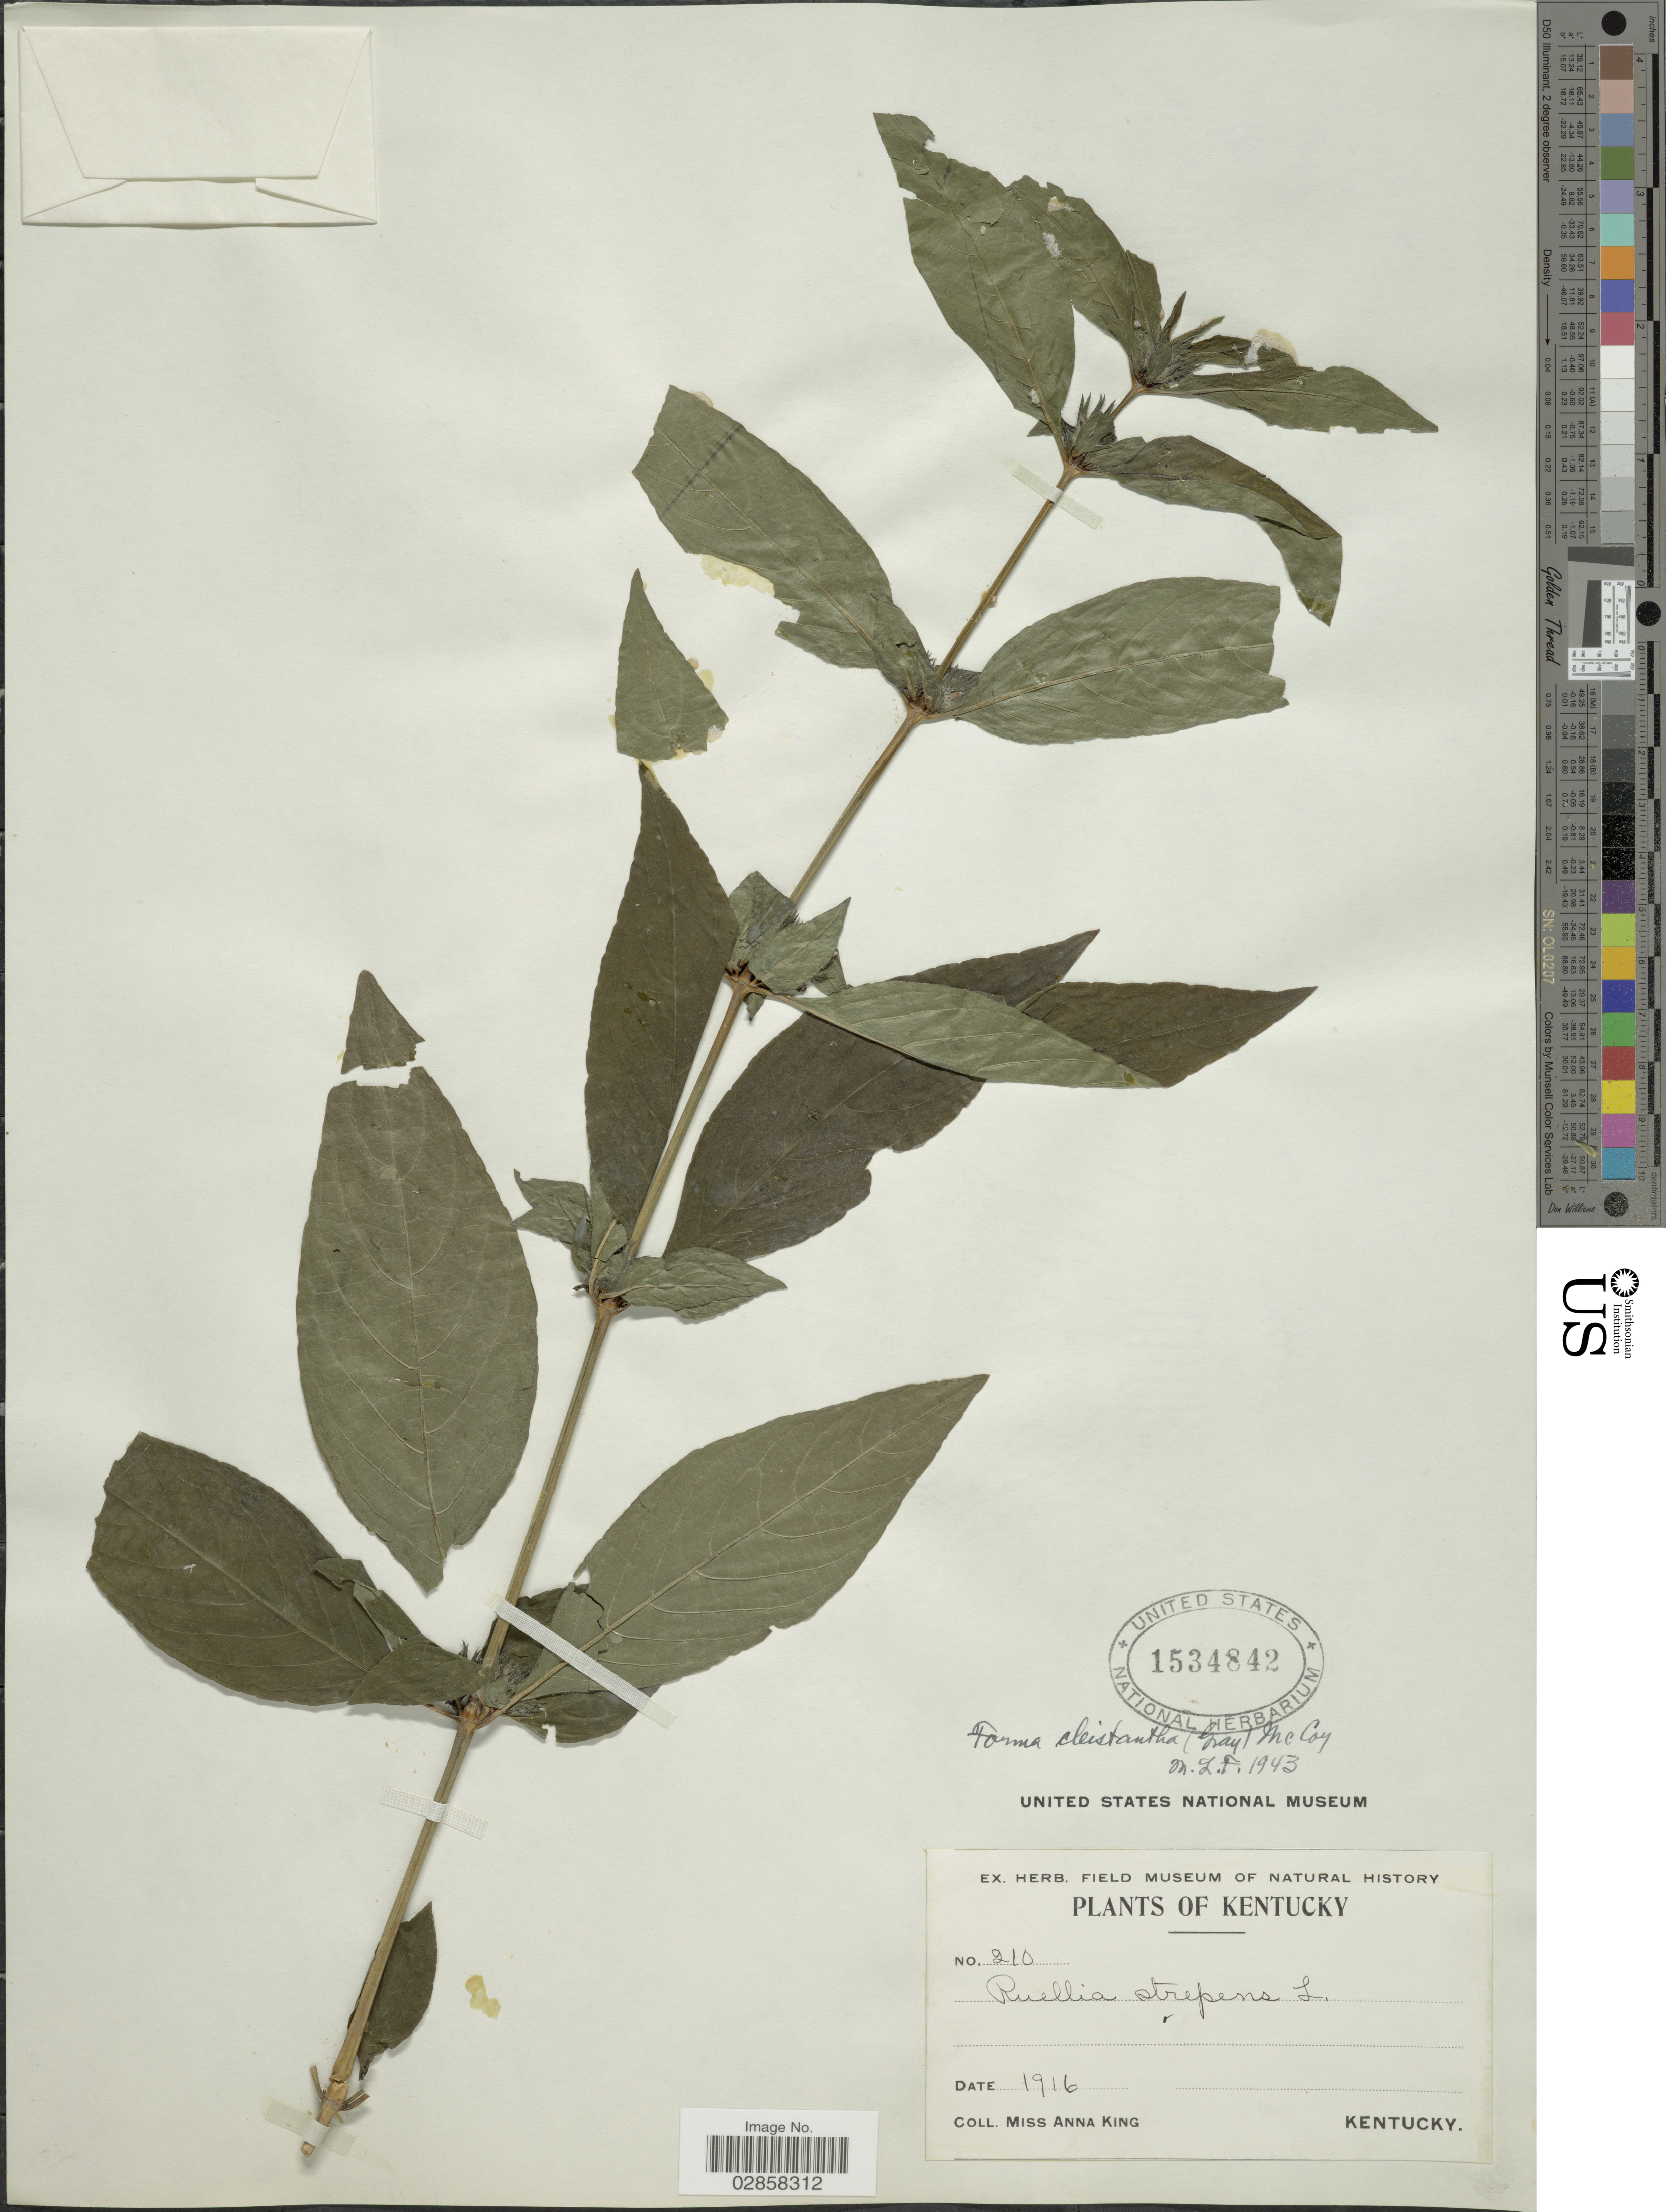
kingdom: Plantae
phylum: Tracheophyta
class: Magnoliopsida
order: Lamiales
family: Acanthaceae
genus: Ruellia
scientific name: Ruellia strepens f. cleistantha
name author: (A. Gray) S. McCoy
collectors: A. King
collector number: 210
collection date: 1916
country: United States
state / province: Kentucky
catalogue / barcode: US 1534842